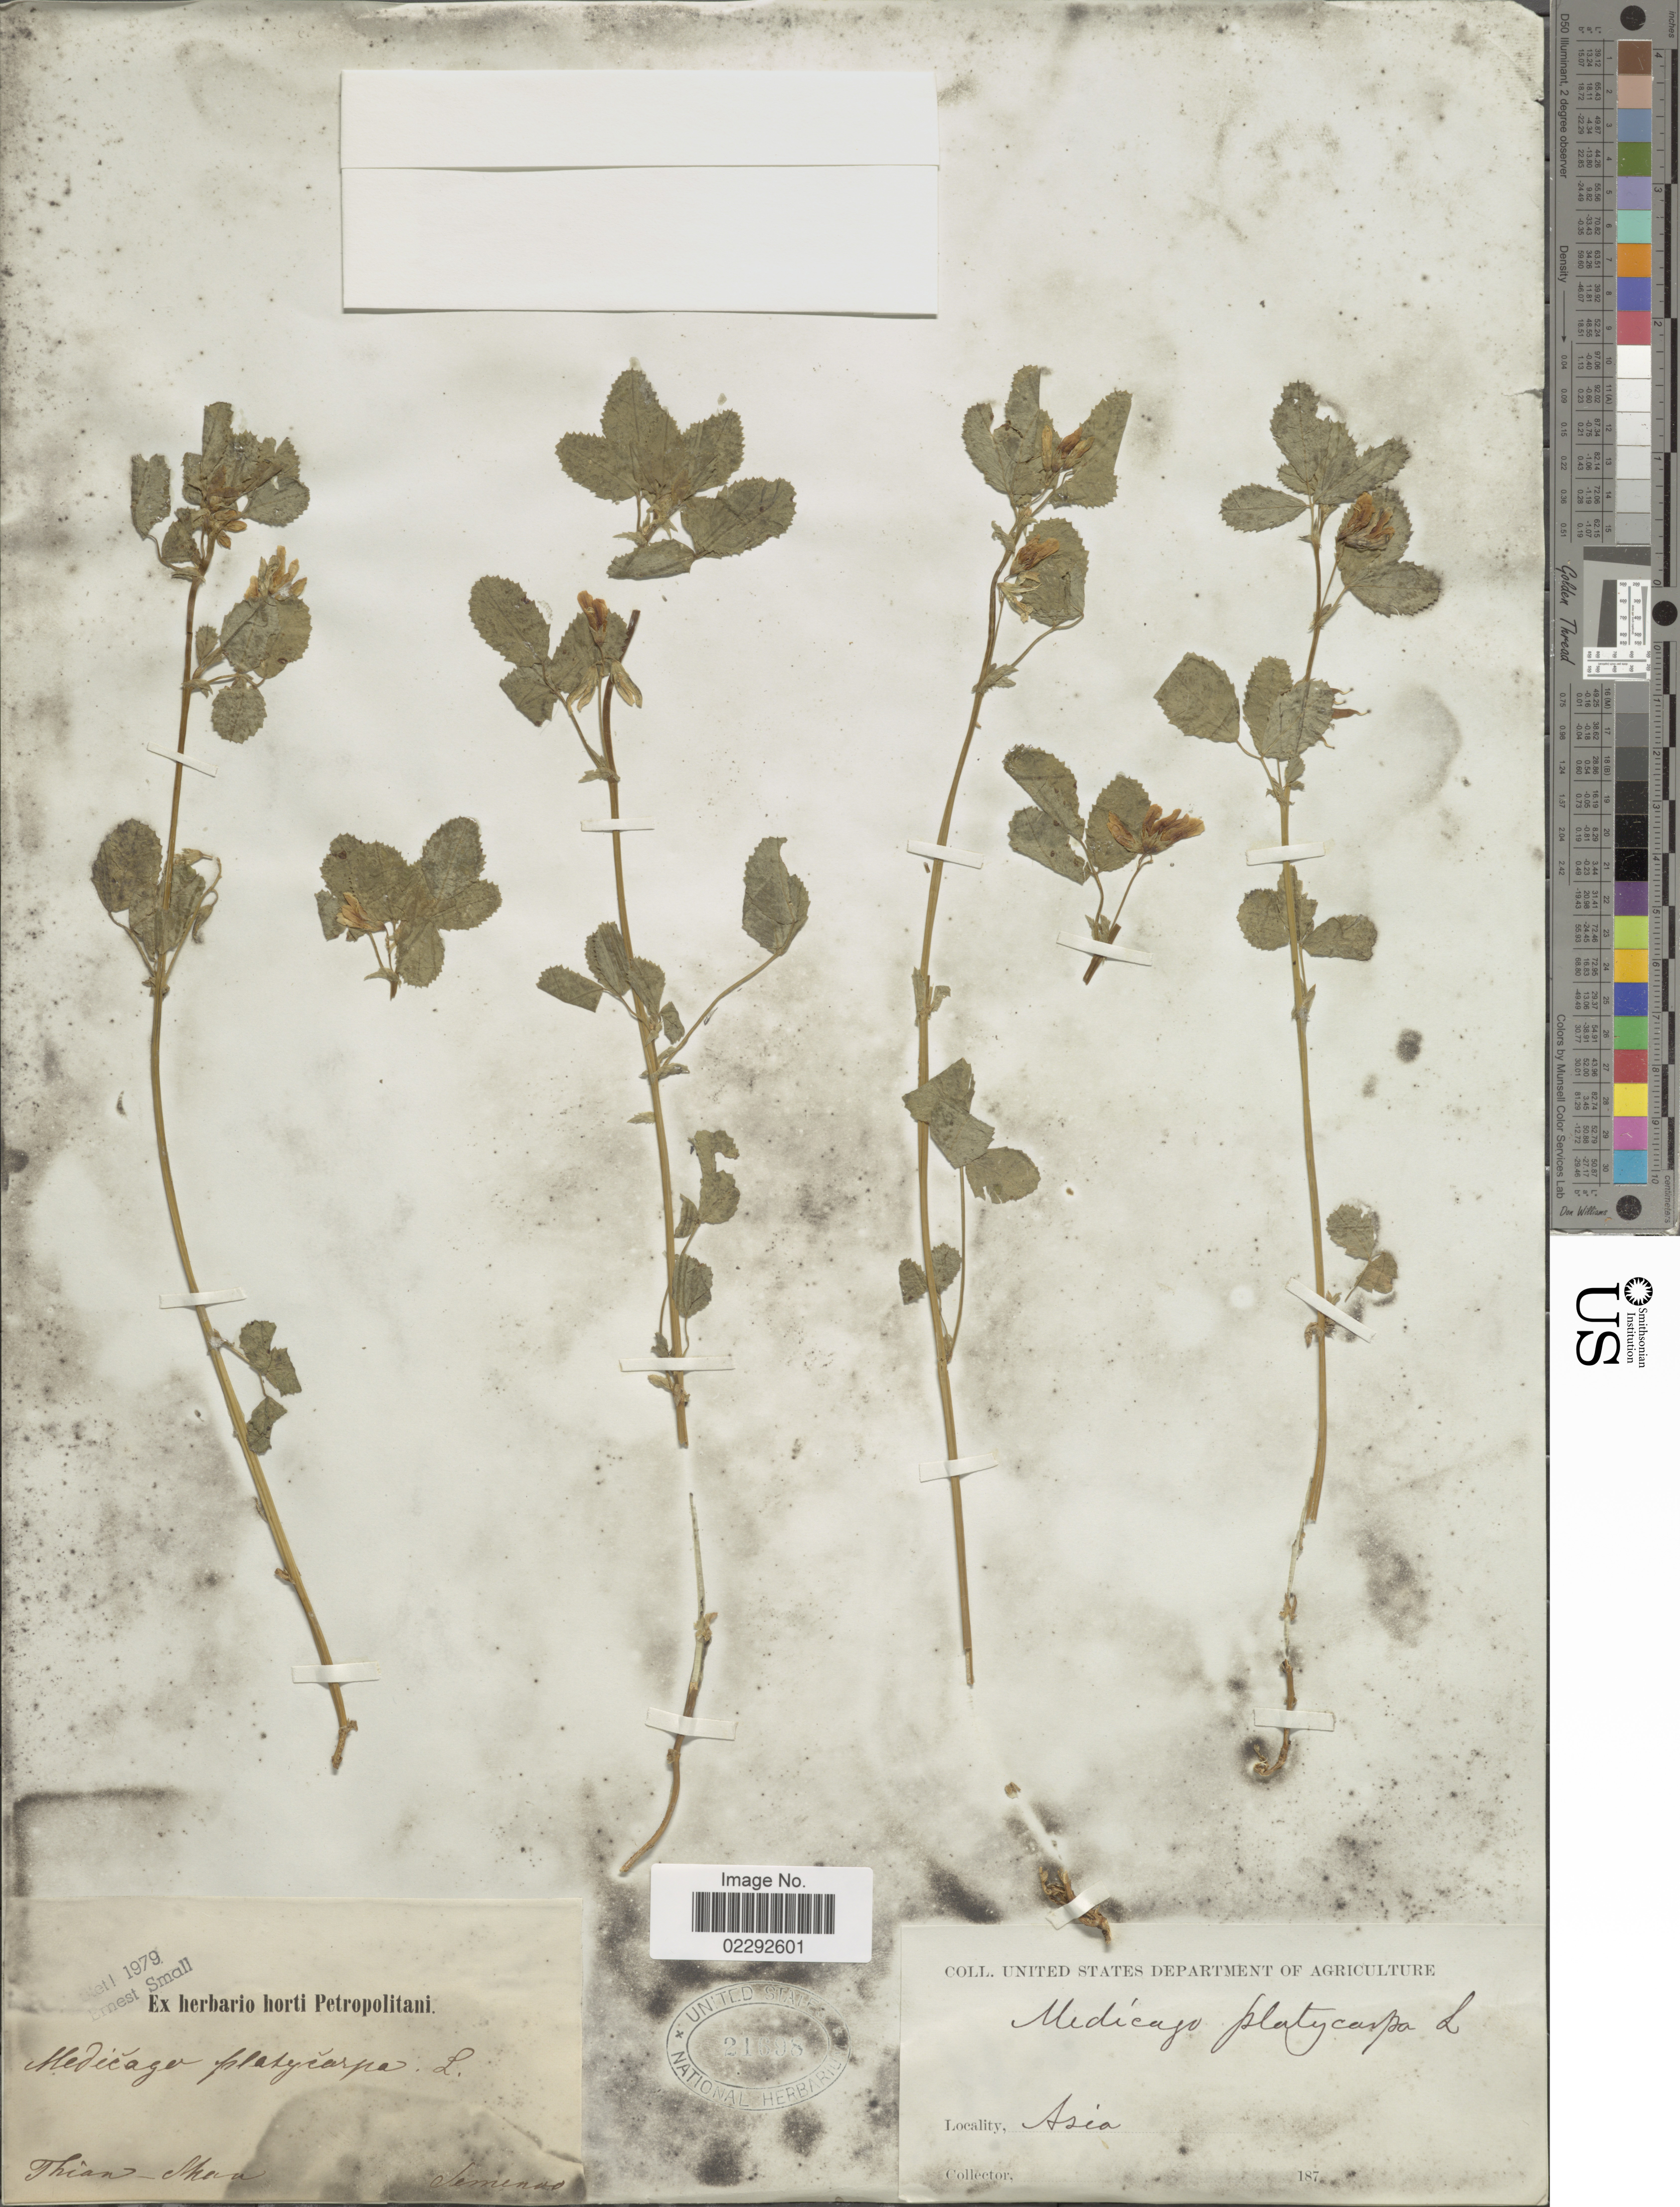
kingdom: Plantae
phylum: Tracheophyta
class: Magnoliopsida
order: Fabales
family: Fabaceae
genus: Trigonella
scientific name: Trigonella platycarpos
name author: L.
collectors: -- Semenov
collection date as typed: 187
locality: Thian-Skova [interpreted] Asia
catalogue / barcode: US 21898